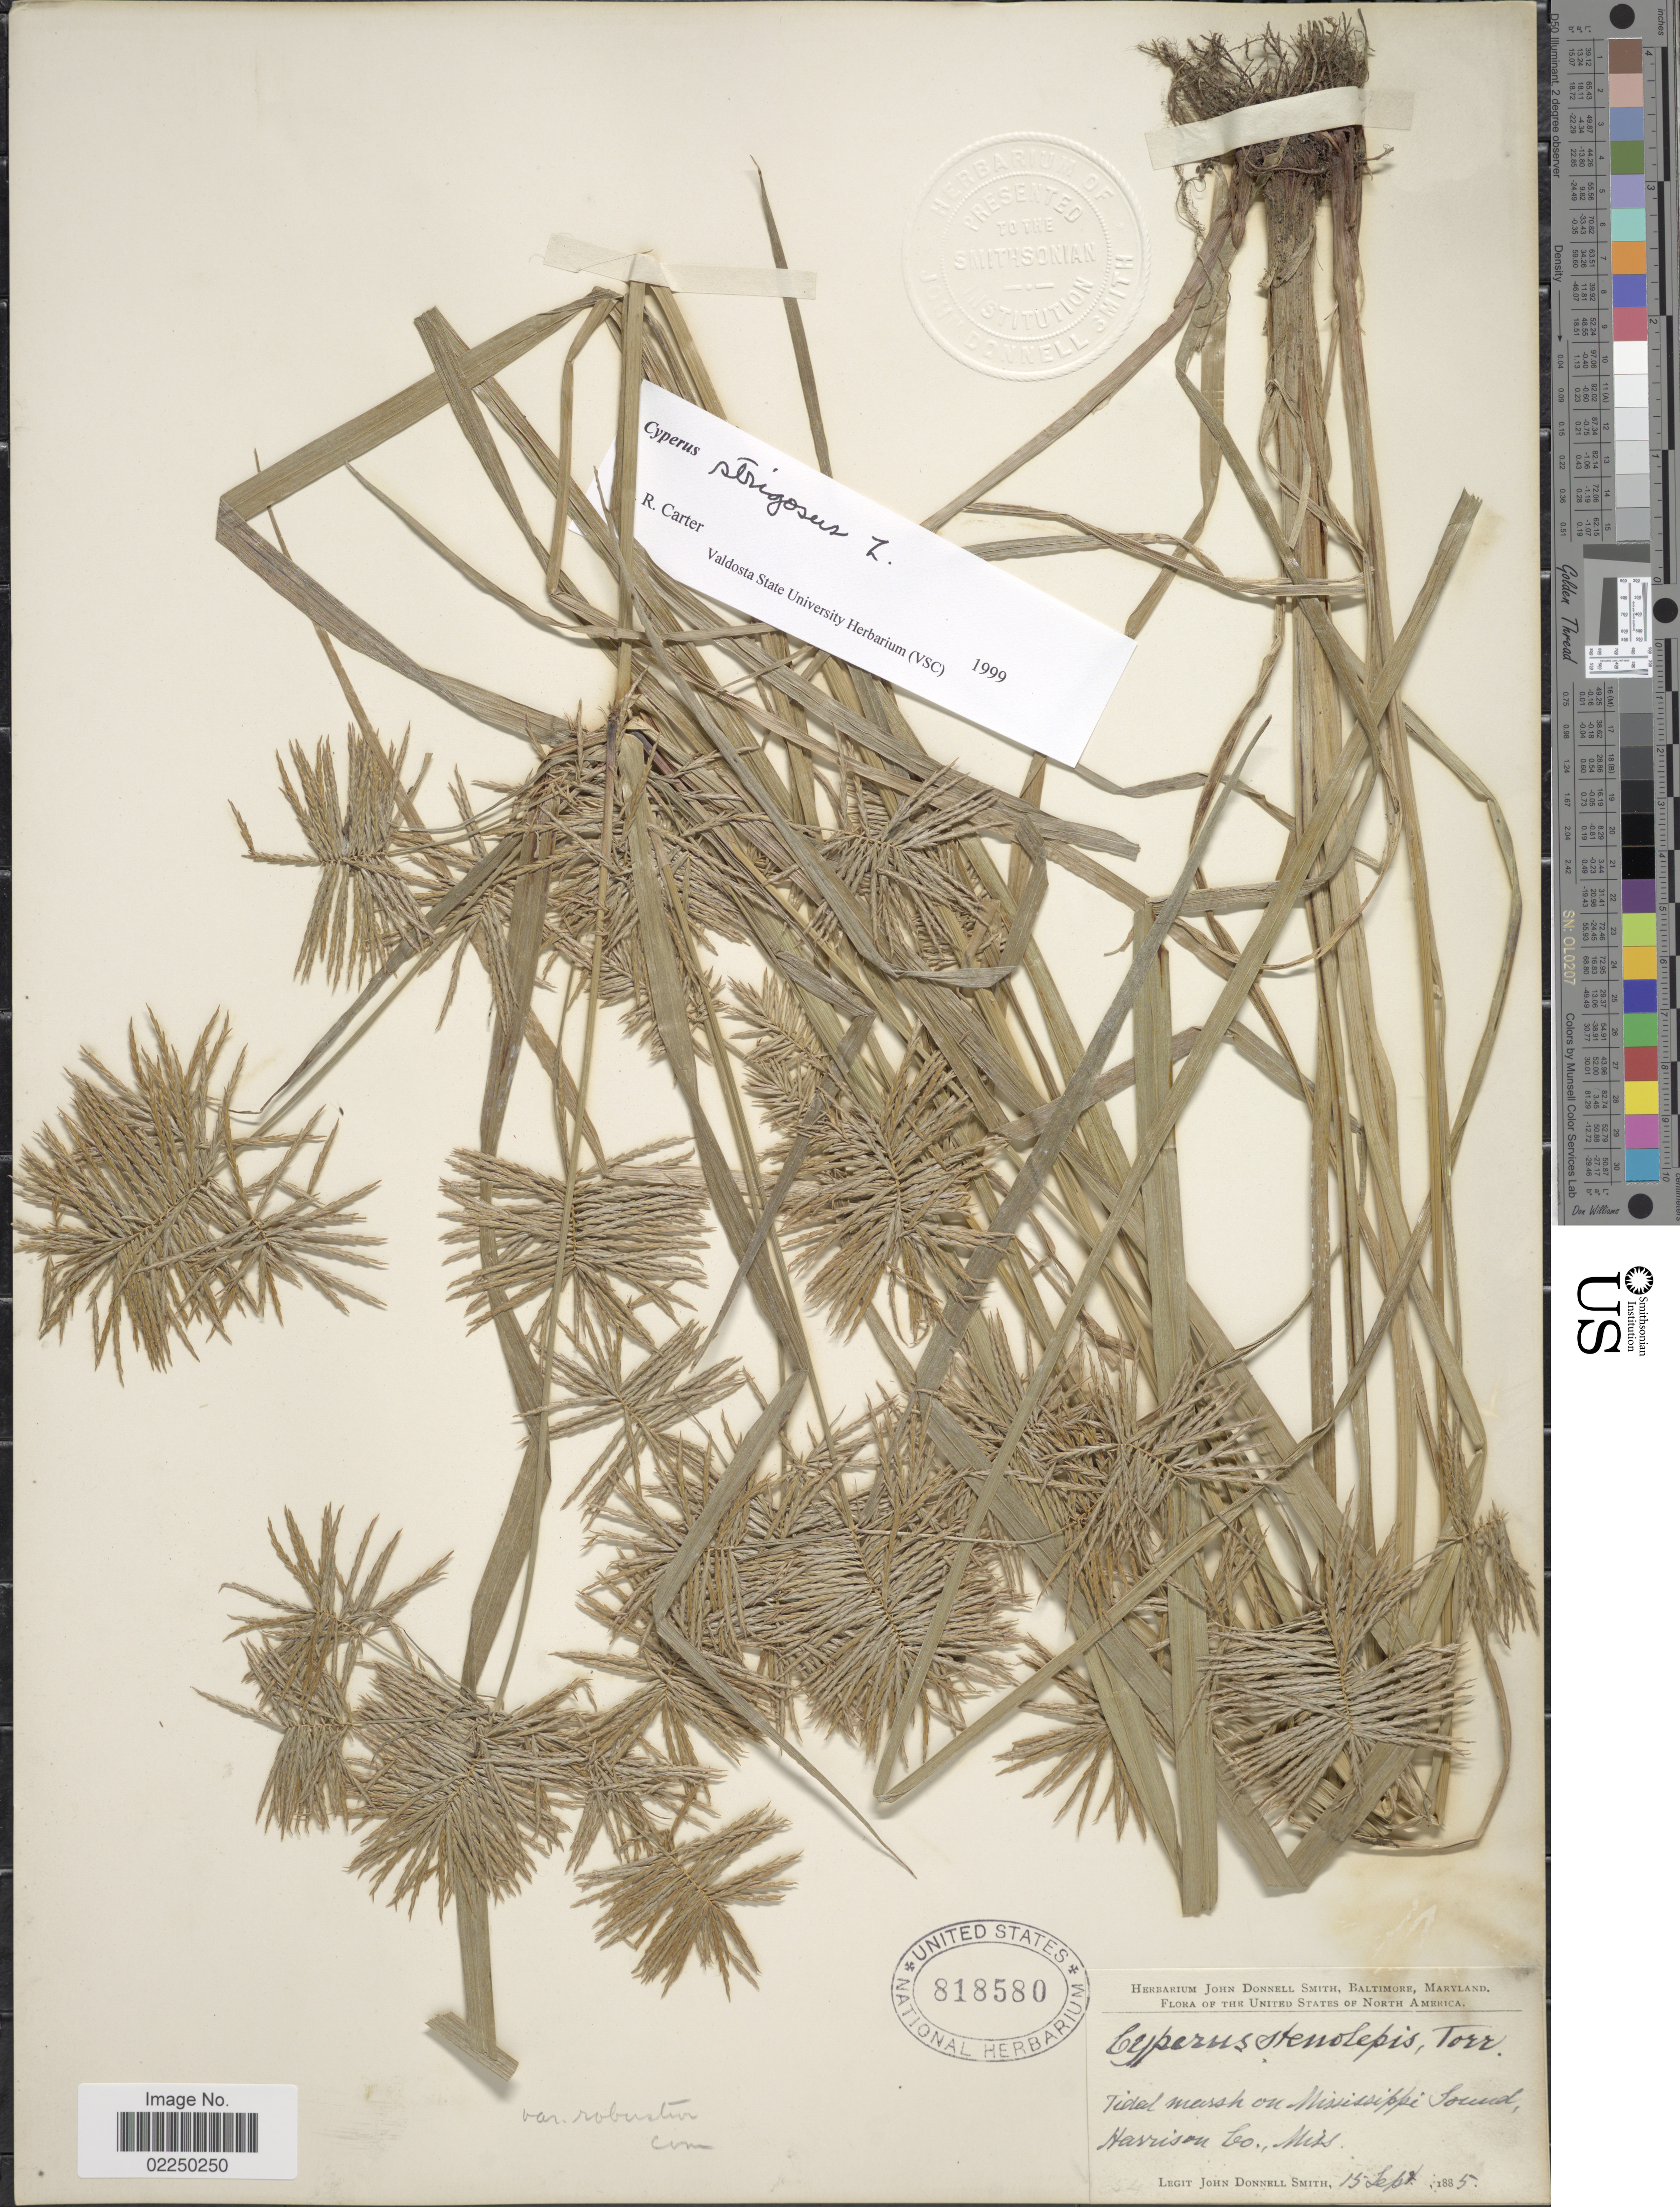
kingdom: Plantae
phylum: Tracheophyta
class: Liliopsida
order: Poales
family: Cyperaceae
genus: Cyperus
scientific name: Cyperus strigosus L.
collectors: J. Donnell Smith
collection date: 1885-09-15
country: United States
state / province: Mississippi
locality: Tidal marsh on Mississippi ground, Harrison Co.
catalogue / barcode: US 818580